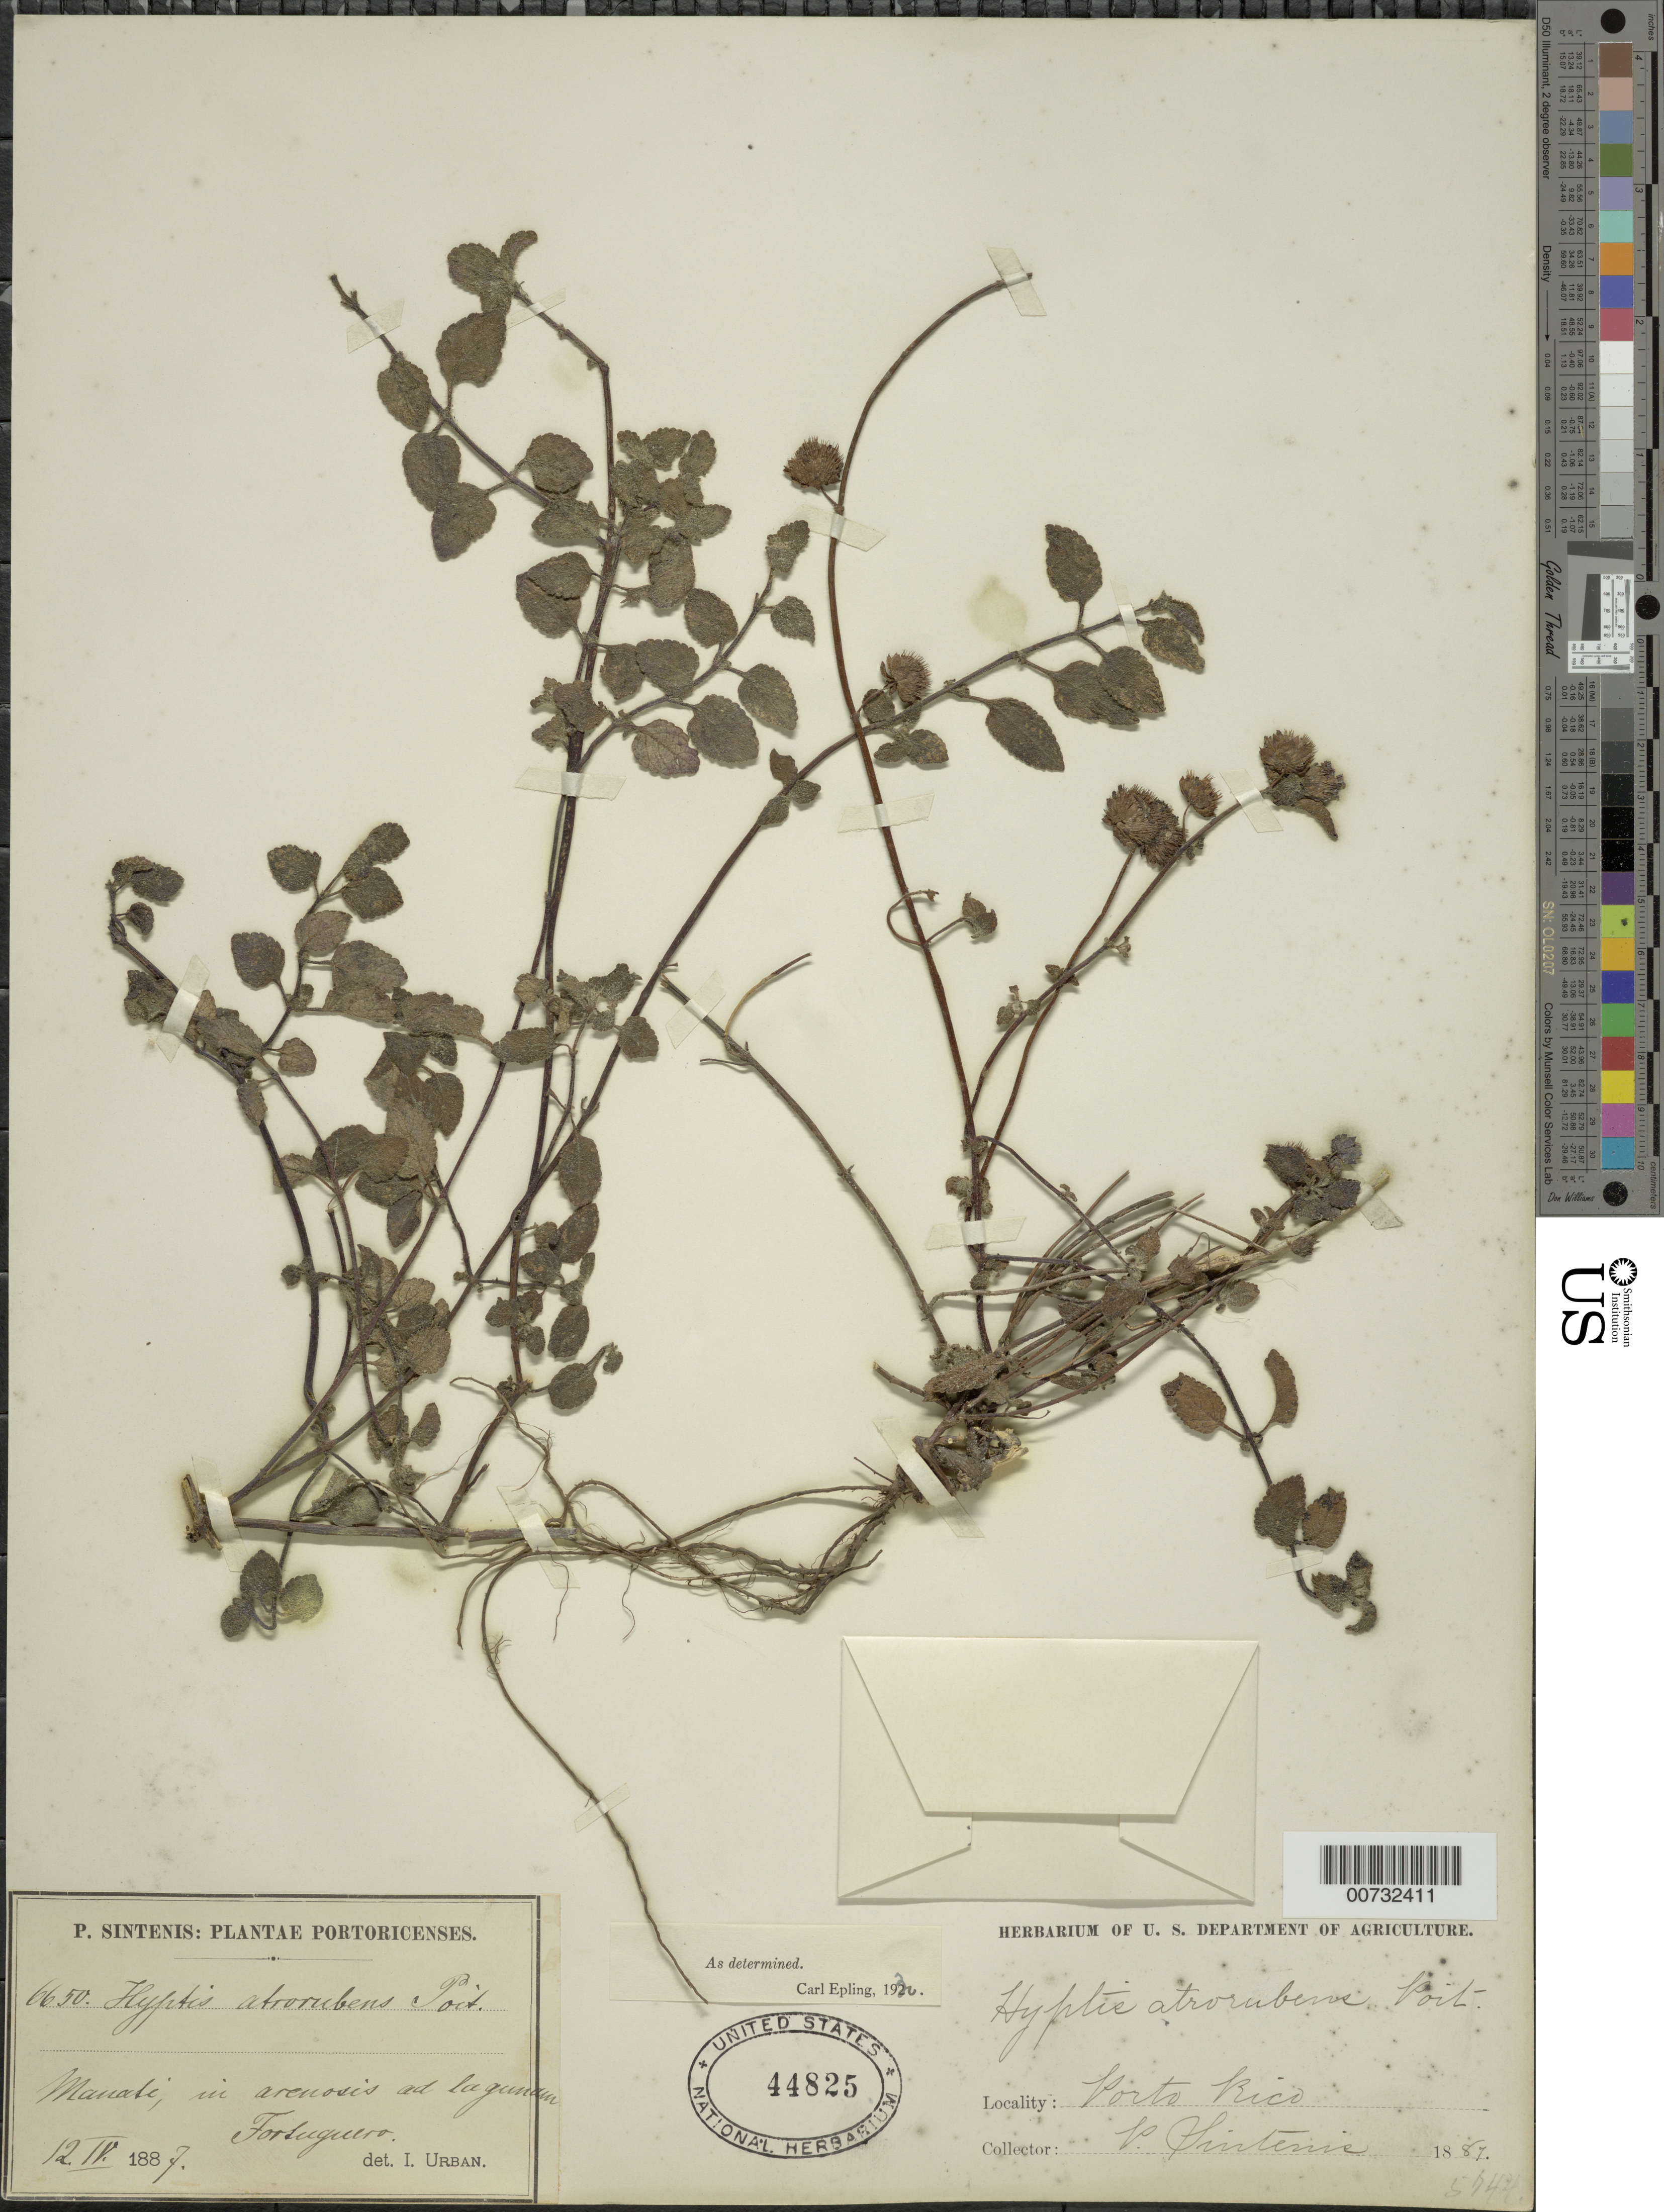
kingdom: Plantae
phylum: Tracheophyta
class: Magnoliopsida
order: Lamiales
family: Lamiaceae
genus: Hyptis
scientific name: Hyptis atrorubens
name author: Poit.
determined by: Epling, C. C.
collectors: P. Sintenis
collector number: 6650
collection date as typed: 12 Apr 1887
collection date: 1887-04-12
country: Puerto Rico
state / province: Manatí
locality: Manati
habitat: In arenosis ad Lagunam Tortuguero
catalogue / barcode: US 44825